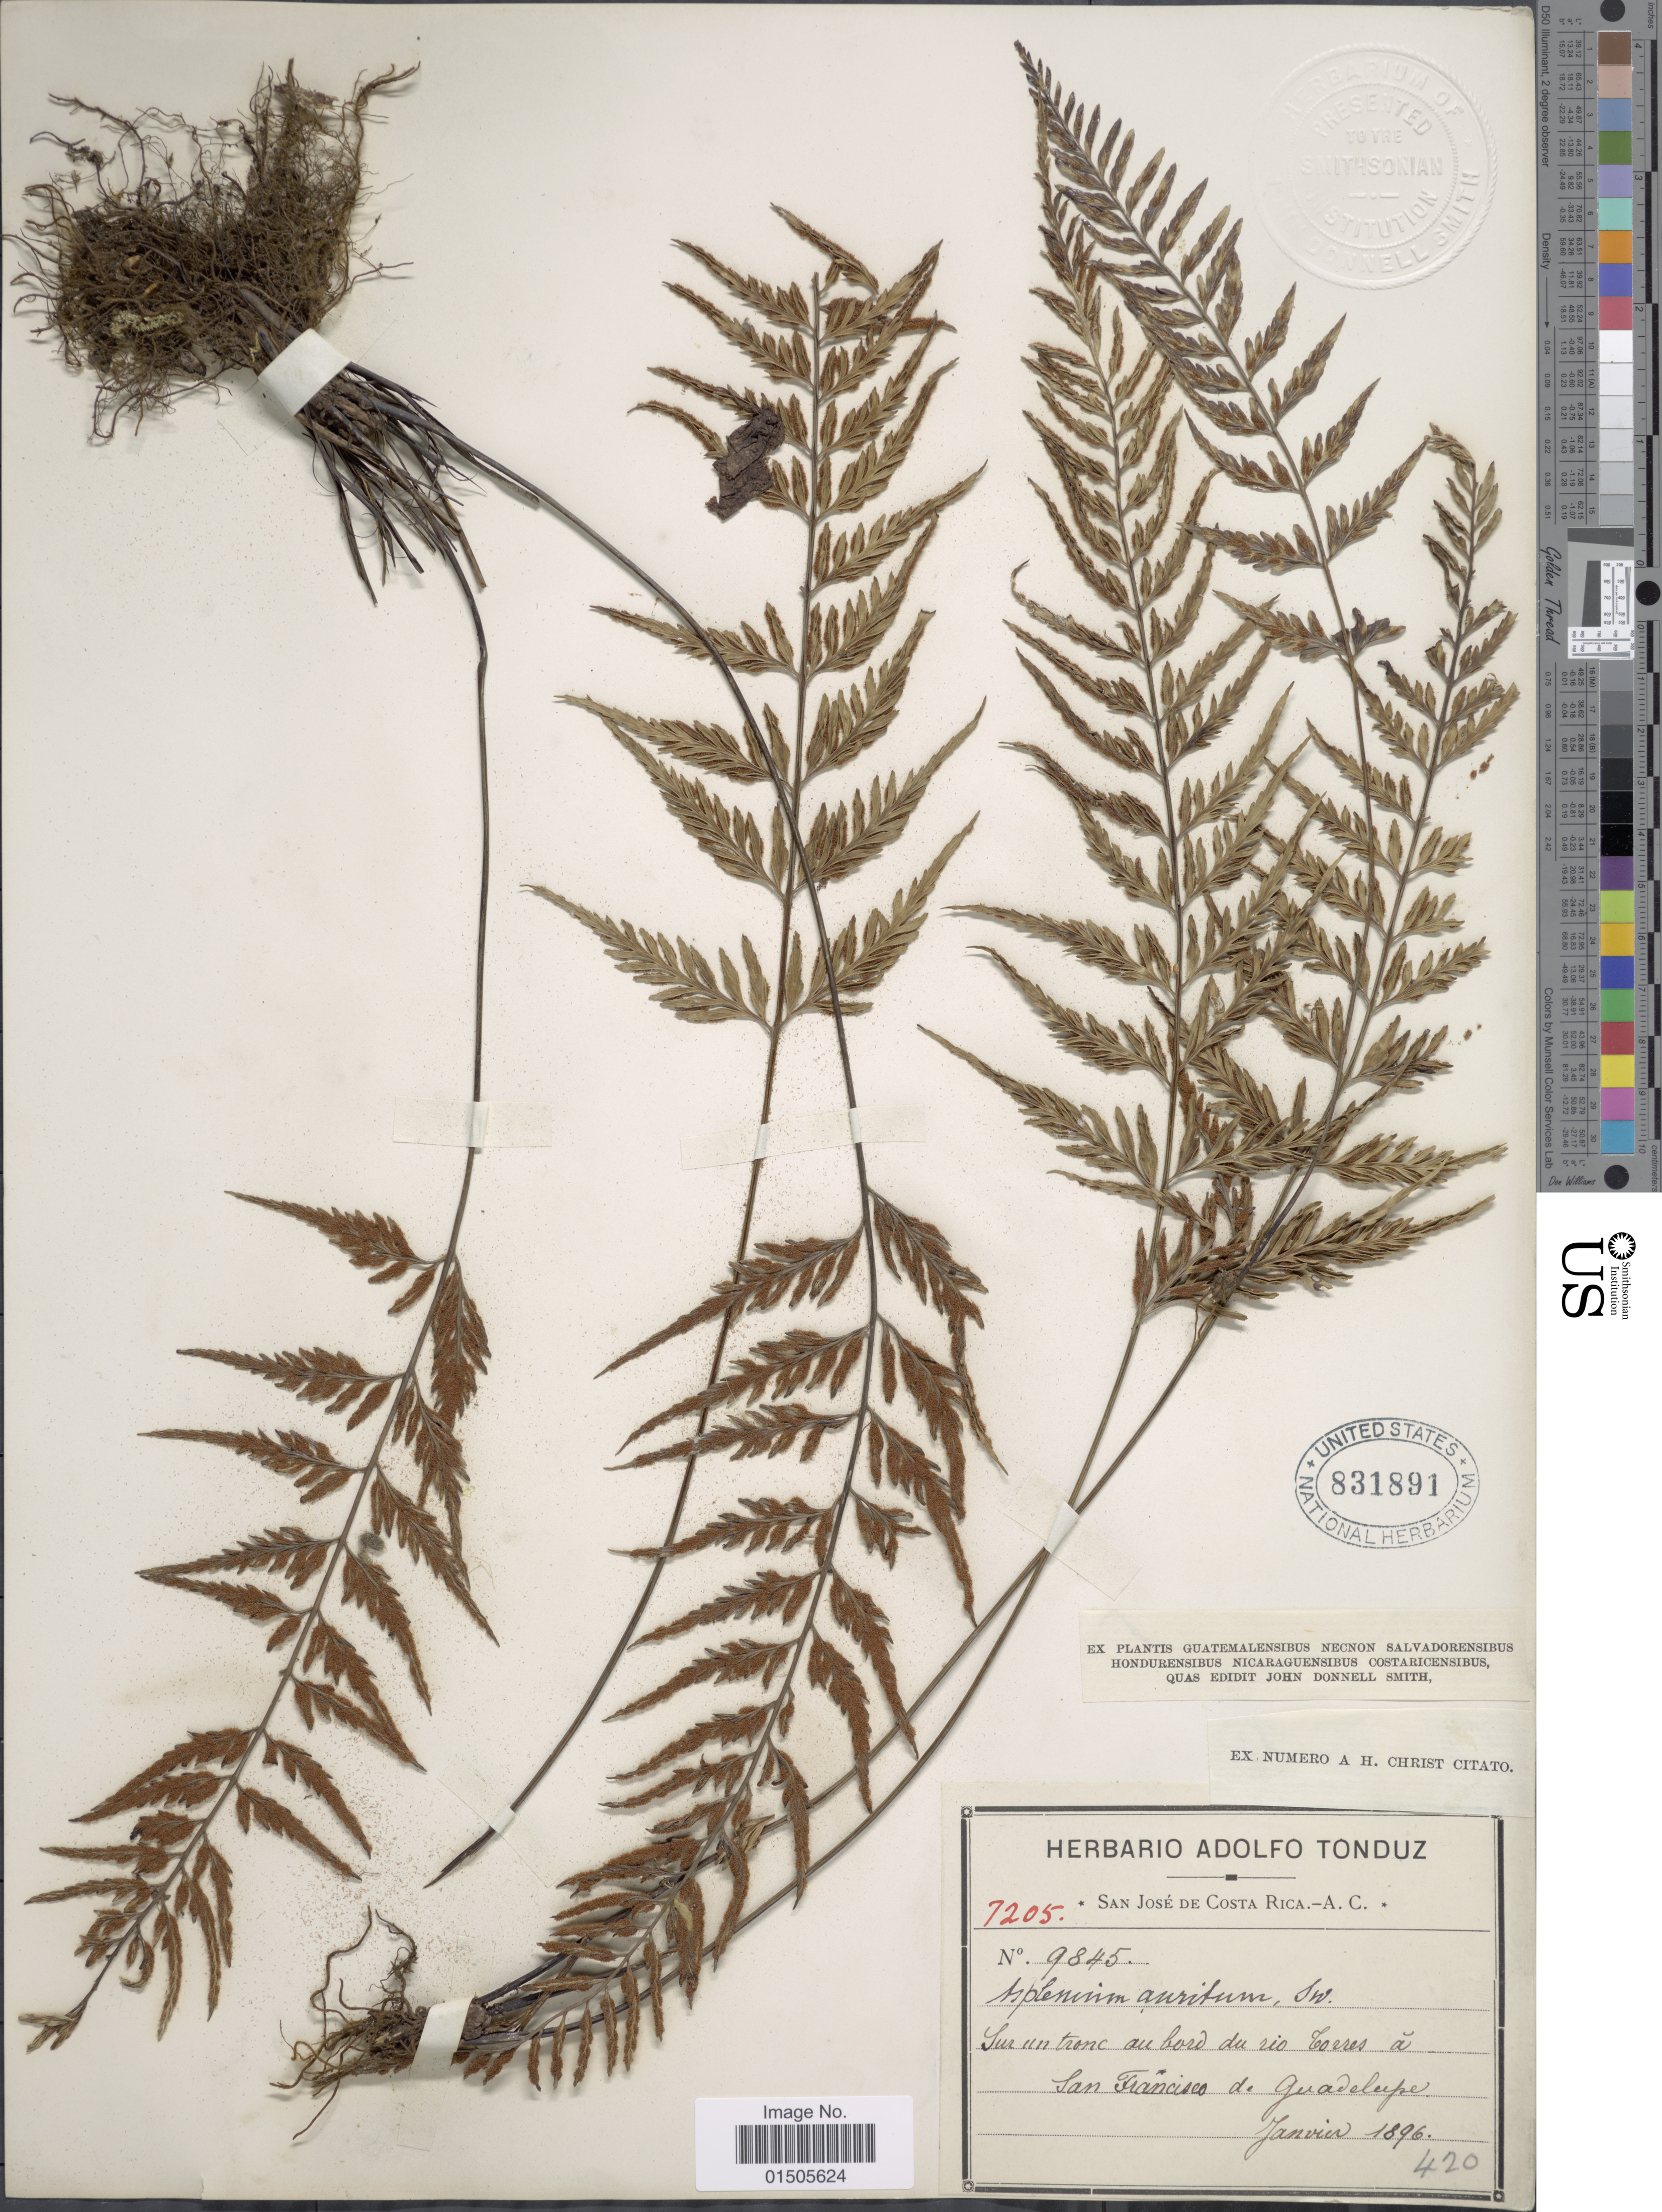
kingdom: Plantae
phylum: Tracheophyta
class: Polypodiopsida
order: Polypodiales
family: Aspleniaceae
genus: Asplenium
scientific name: Asplenium auritum var. moritzianum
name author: Hieron.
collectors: -. Janvin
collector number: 9845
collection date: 1896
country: Guadeloupe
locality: Sur un tronc on bord du rio corres a San Francisco de Guadalupe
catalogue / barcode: US 831891